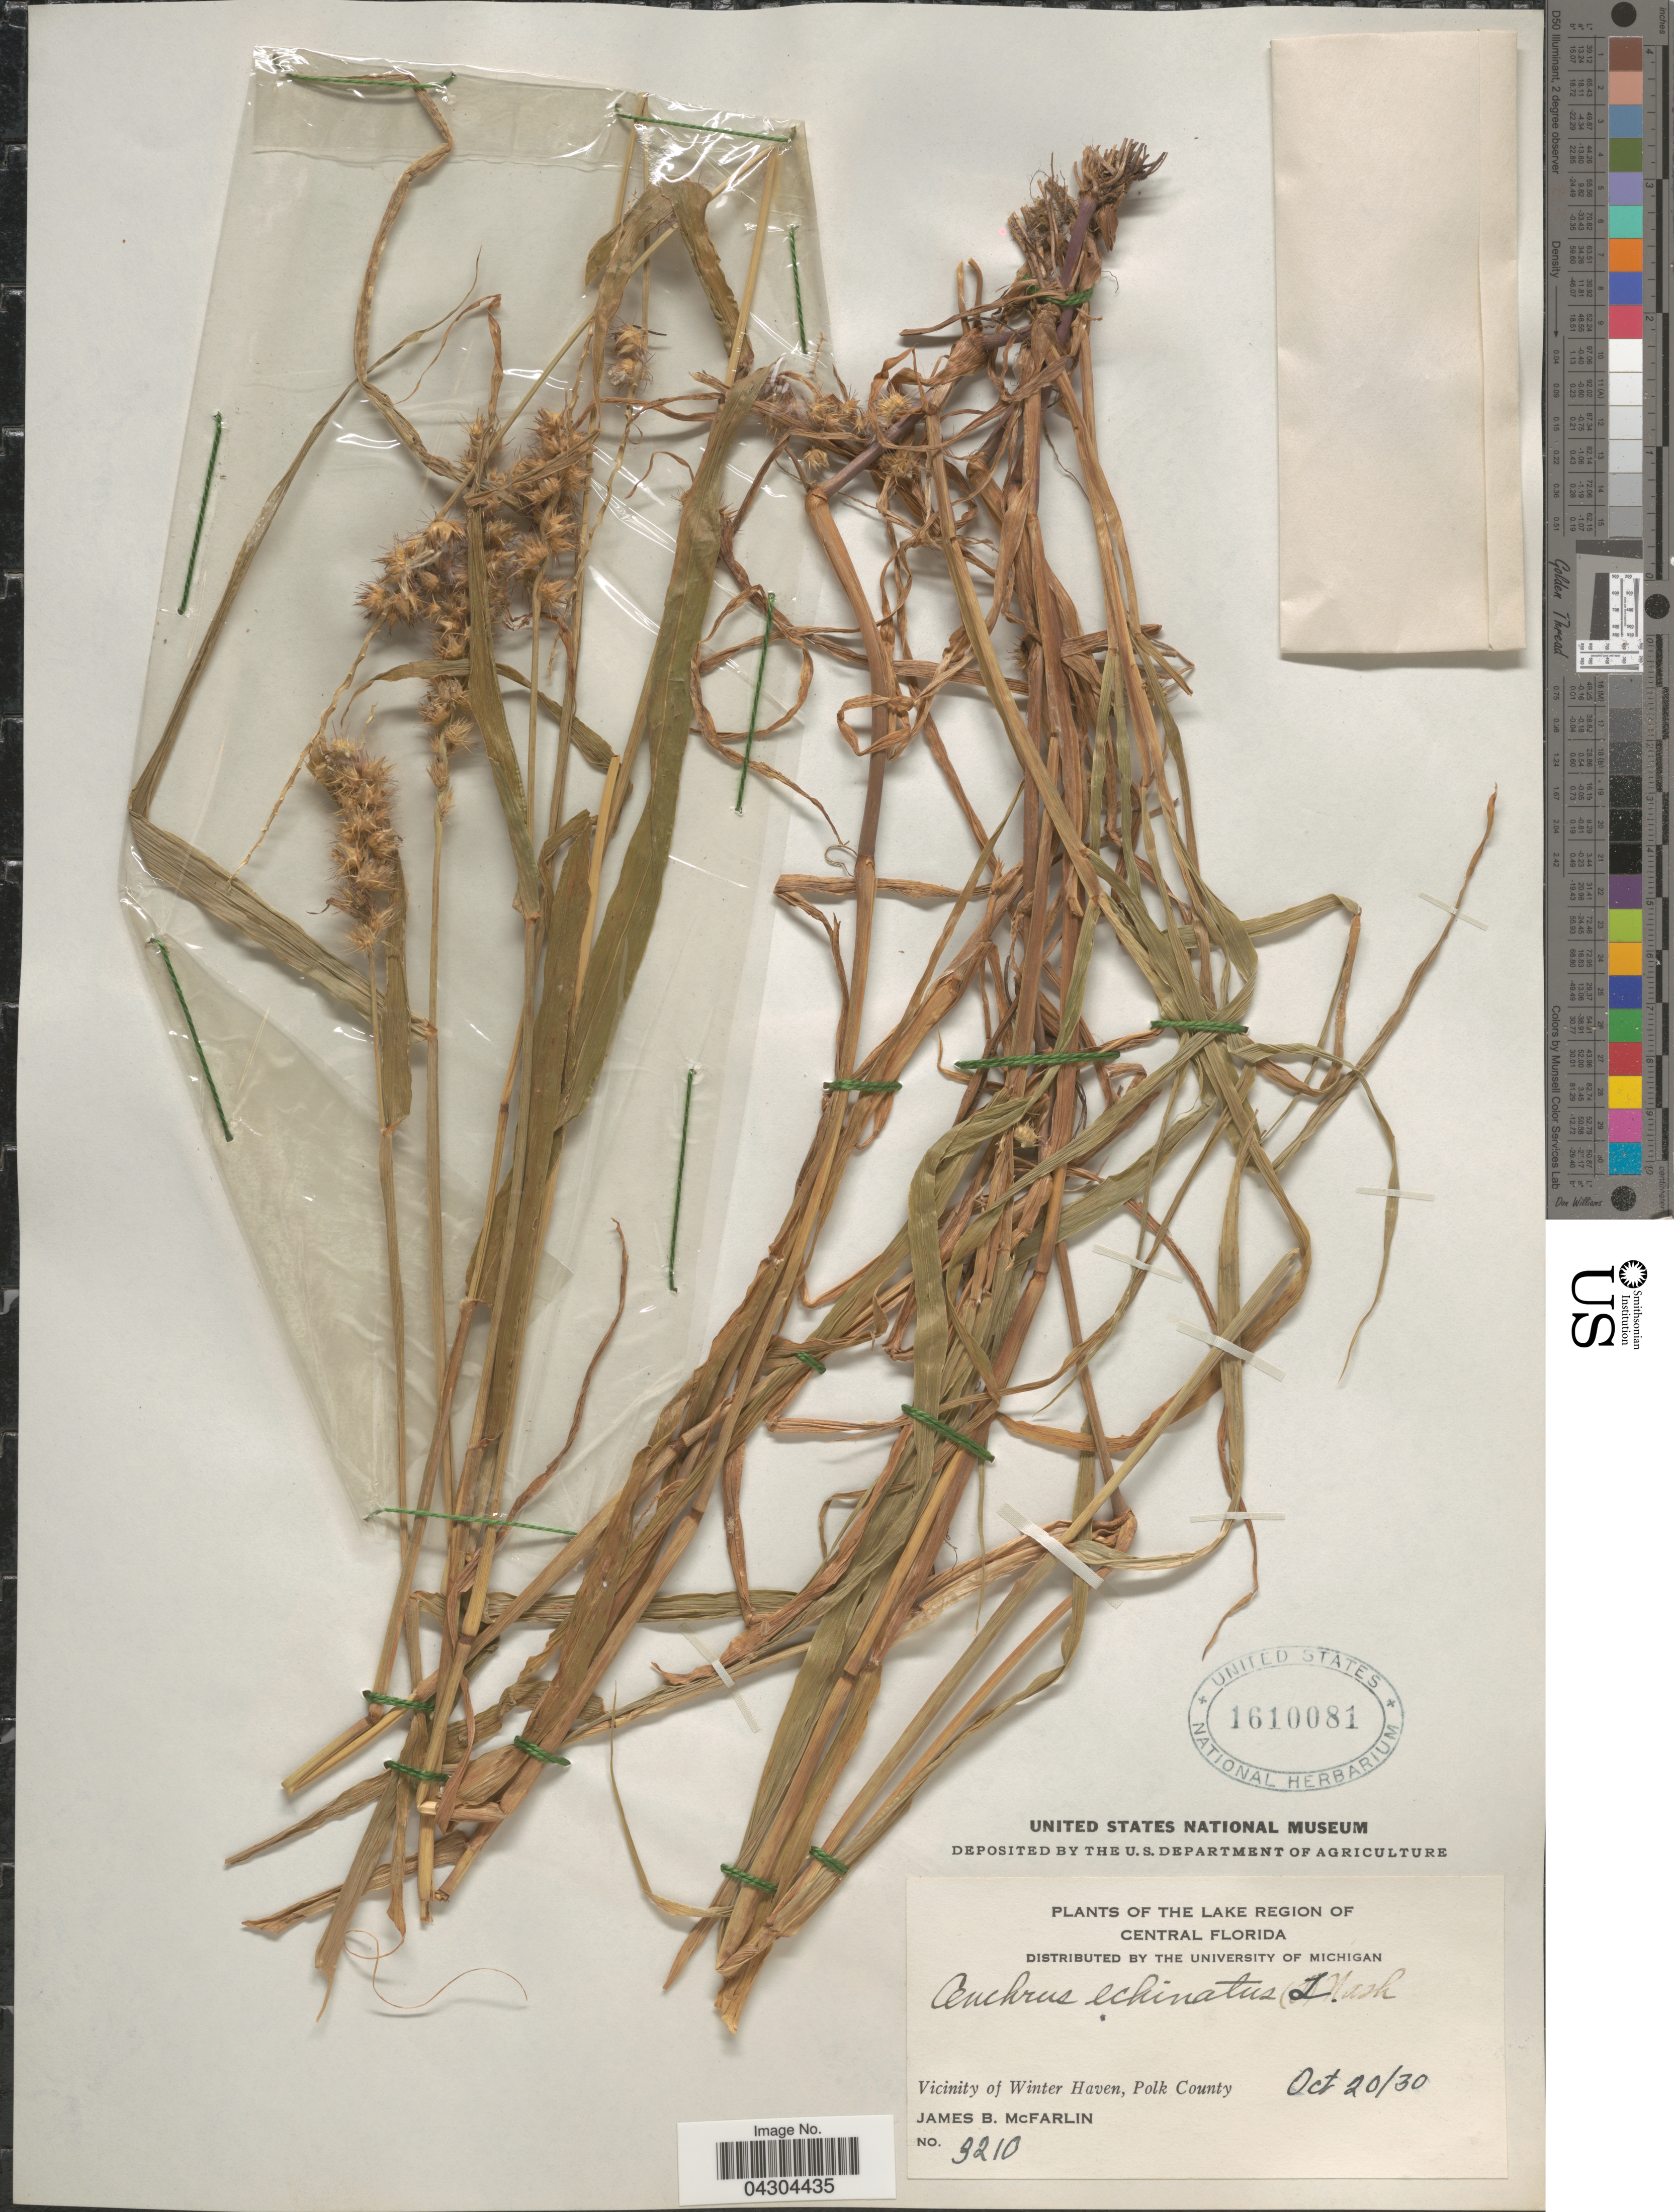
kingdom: Plantae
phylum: Tracheophyta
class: Liliopsida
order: Poales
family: Poaceae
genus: Cenchrus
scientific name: Cenchrus echinatus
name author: L.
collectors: J. McFarlin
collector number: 3210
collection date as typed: Transcribed d/m/y: 20/10/30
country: United States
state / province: Florida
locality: Lake Region of Central Florida. Vicinity of Winter Haven, Polk County.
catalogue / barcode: US 1610081